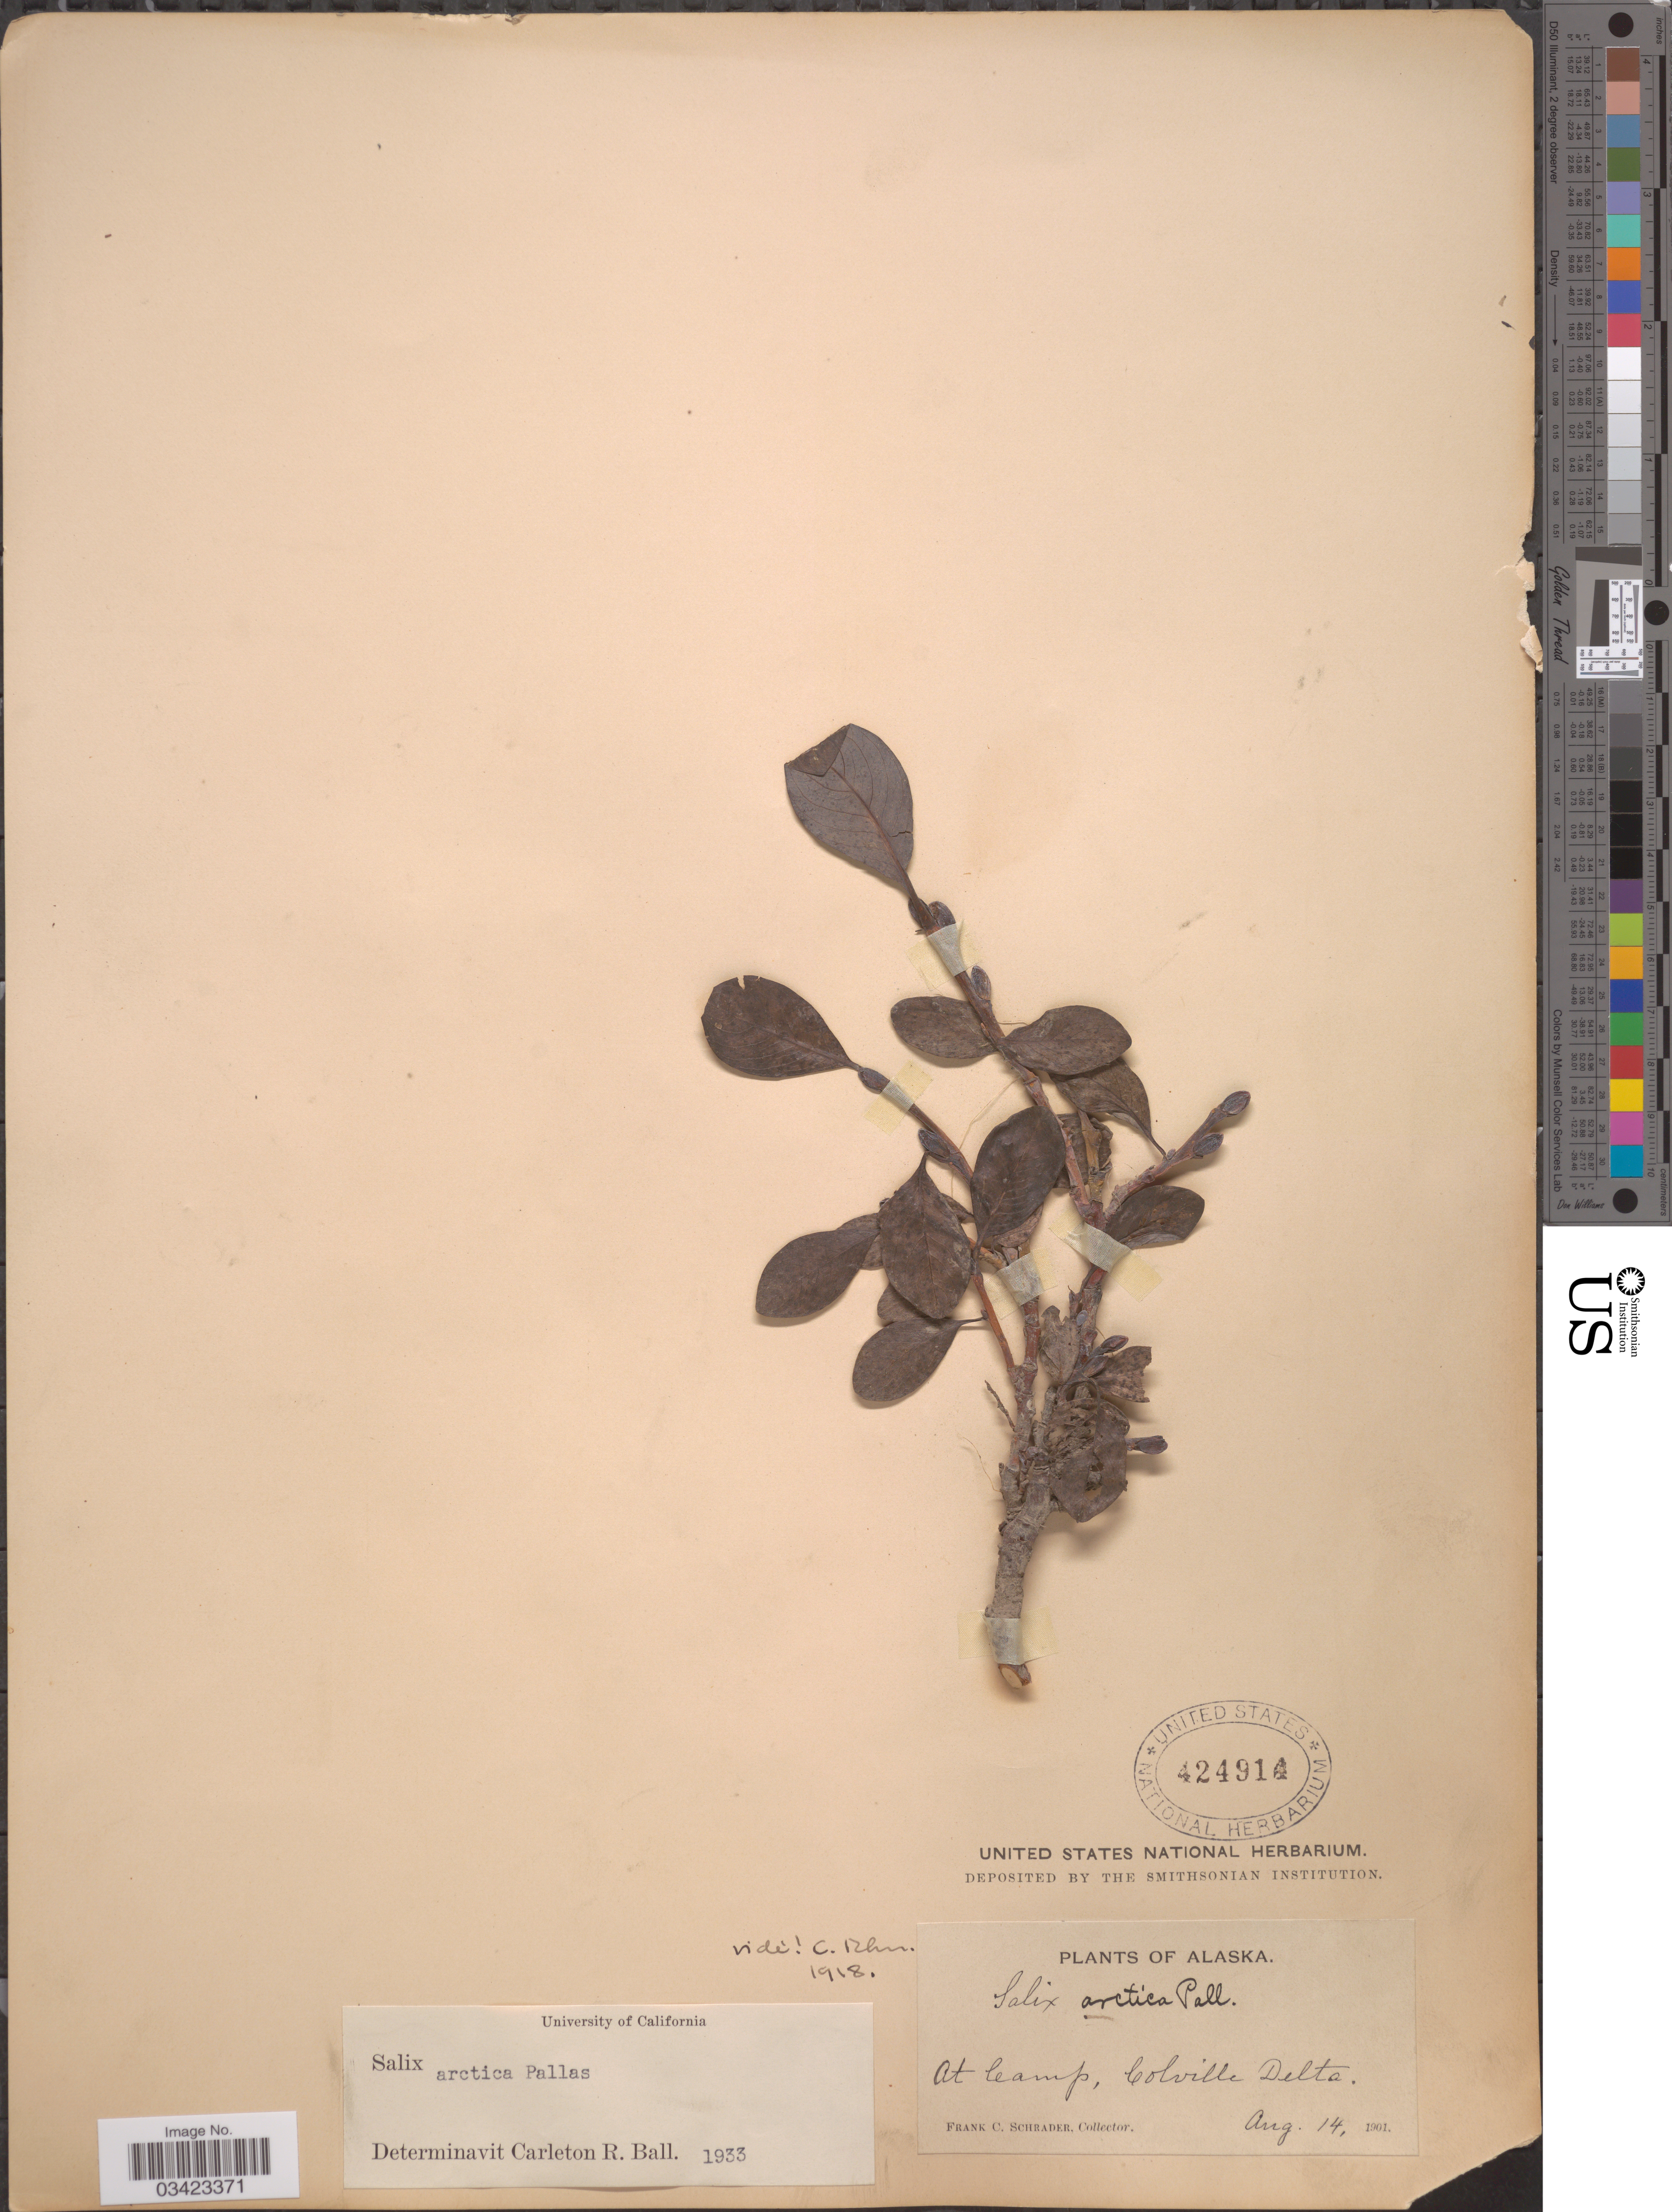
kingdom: Plantae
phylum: Tracheophyta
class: Magnoliopsida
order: Malpighiales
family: Salicaceae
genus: Salix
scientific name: Salix arctica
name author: Pall.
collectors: F. C. Schrader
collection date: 1901-08-14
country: United States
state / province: Alaska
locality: At Camp, Colville Delta.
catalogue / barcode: US 424914